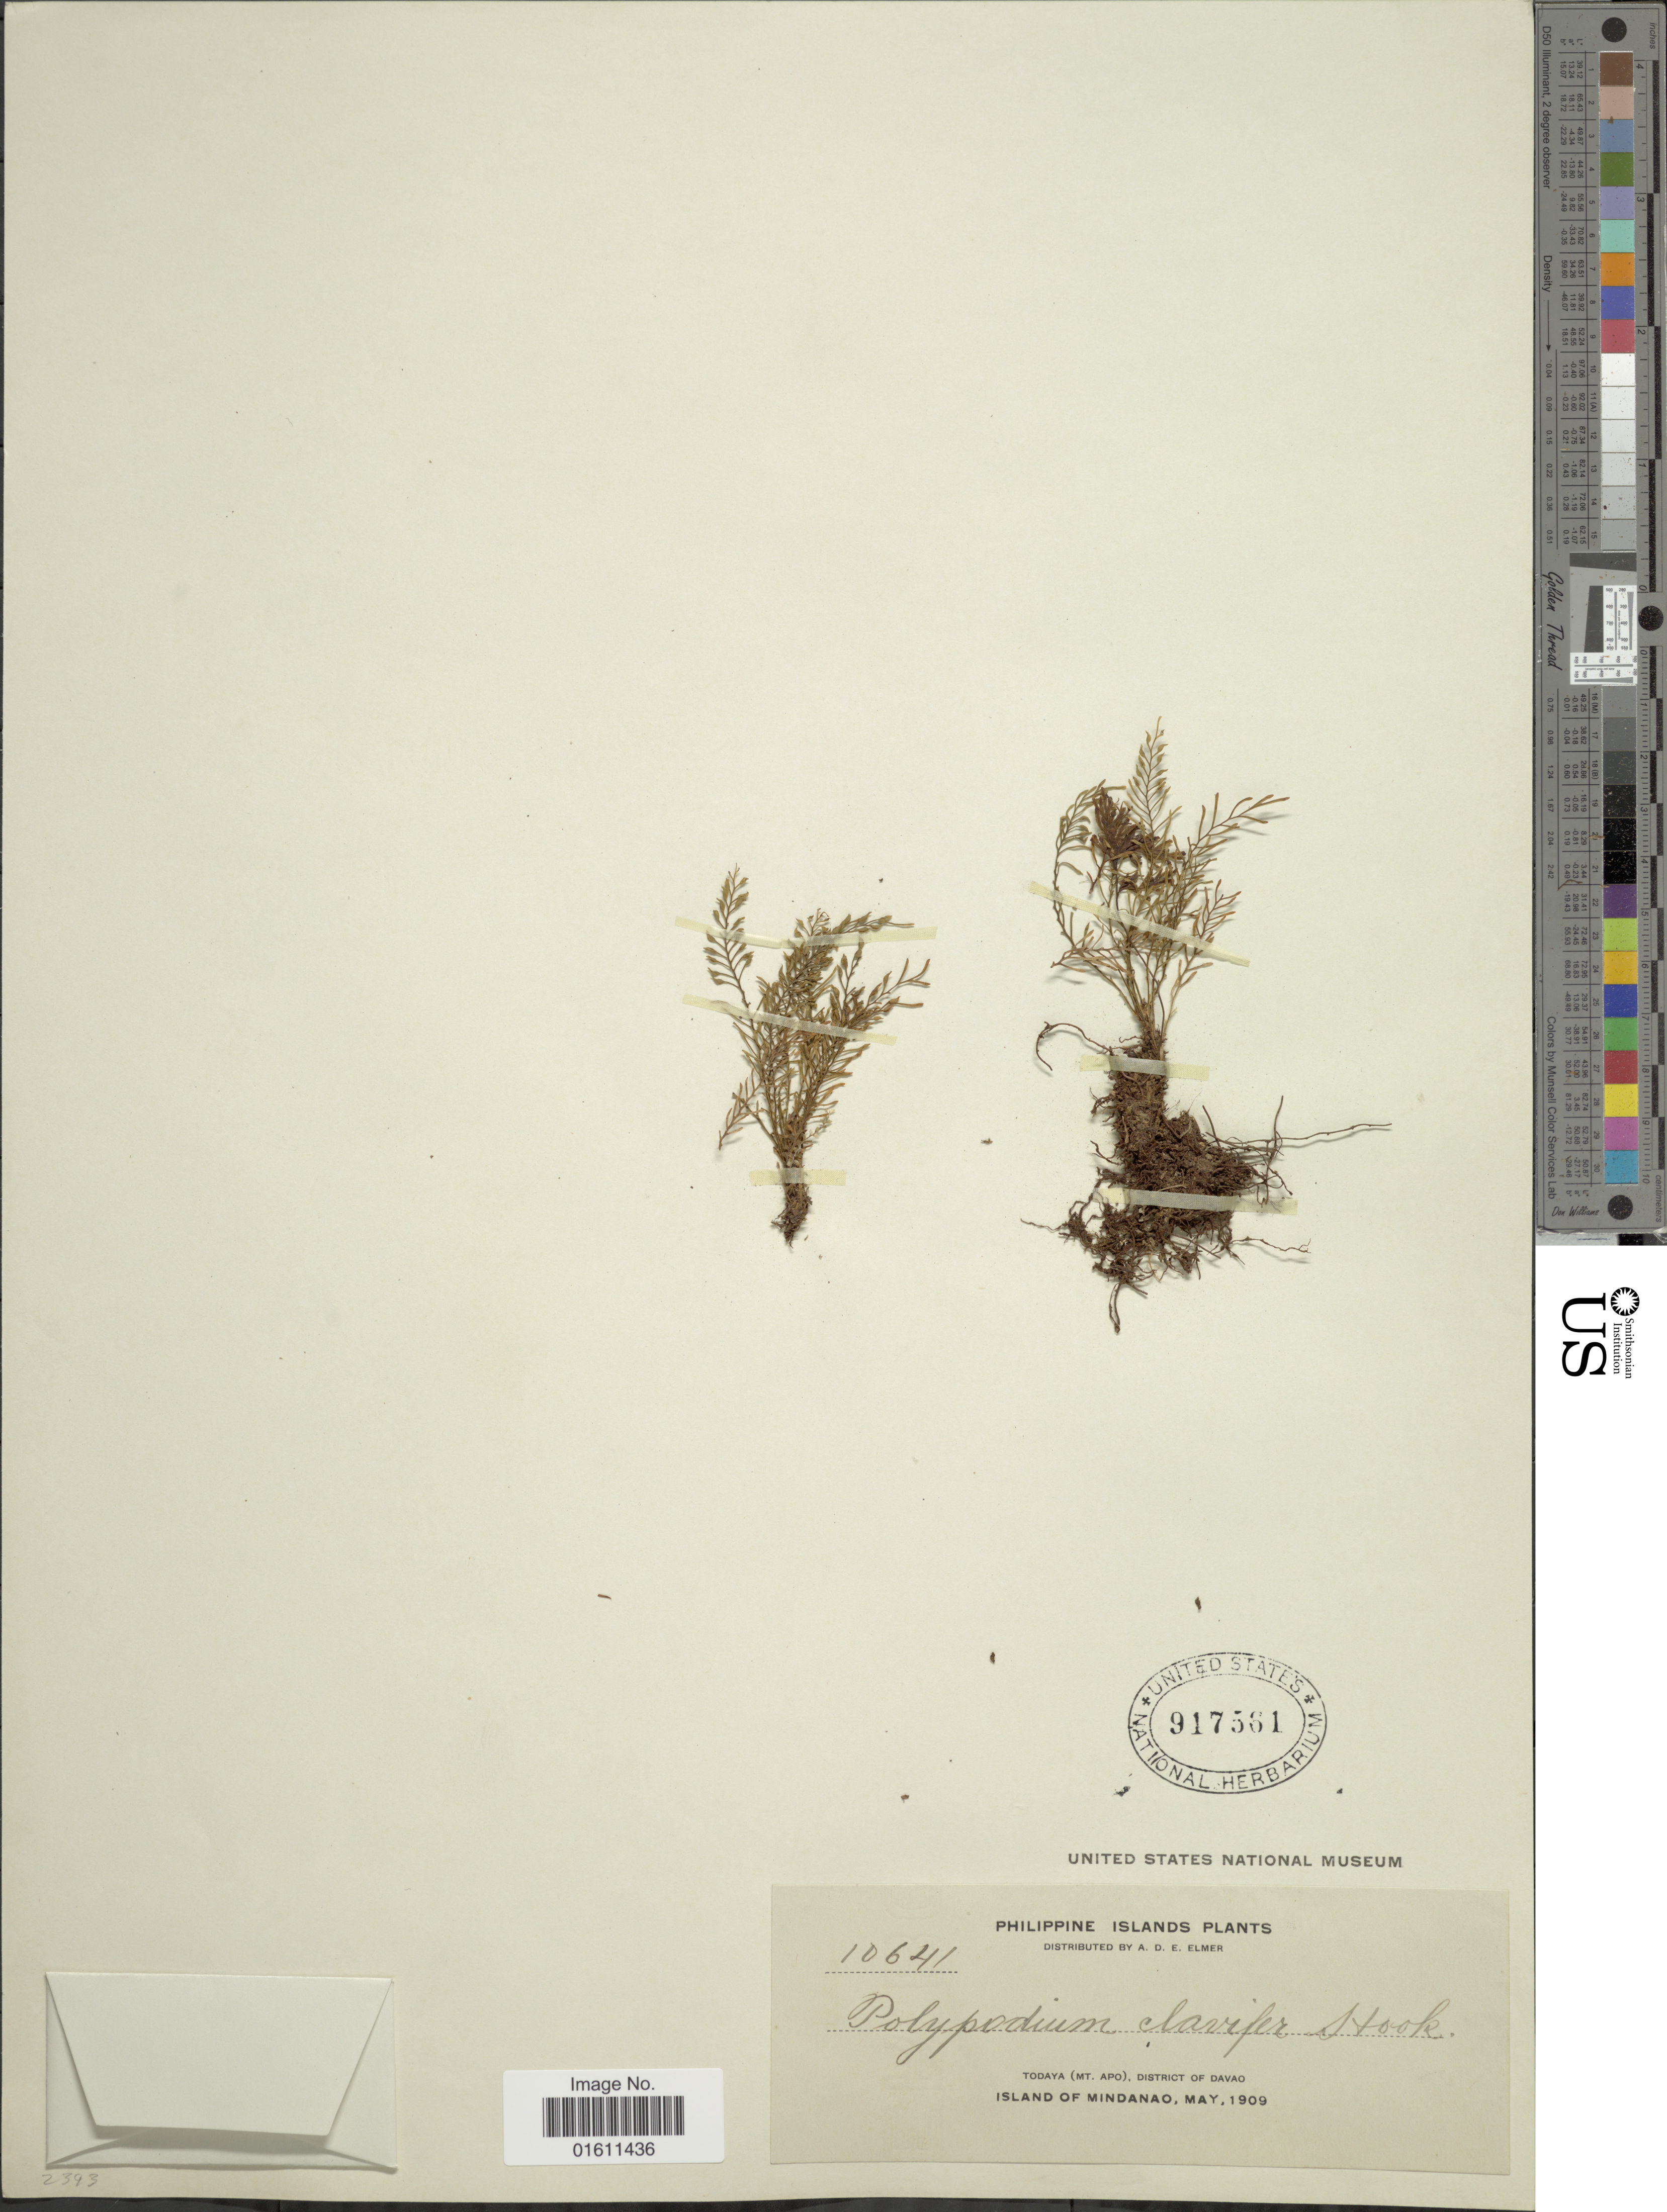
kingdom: Plantae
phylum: Tracheophyta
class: Polypodiopsida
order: Polypodiales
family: Polypodiaceae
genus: Calymmodon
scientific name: Calymmodon clavifer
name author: (Hook.) T. Moore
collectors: A. D. E. Elmer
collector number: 10641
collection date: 1909-05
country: Philippines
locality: Philippine Islands, Todaya (Mt. Apo), District of Davo, Island of Mindanao.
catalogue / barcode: US 917561